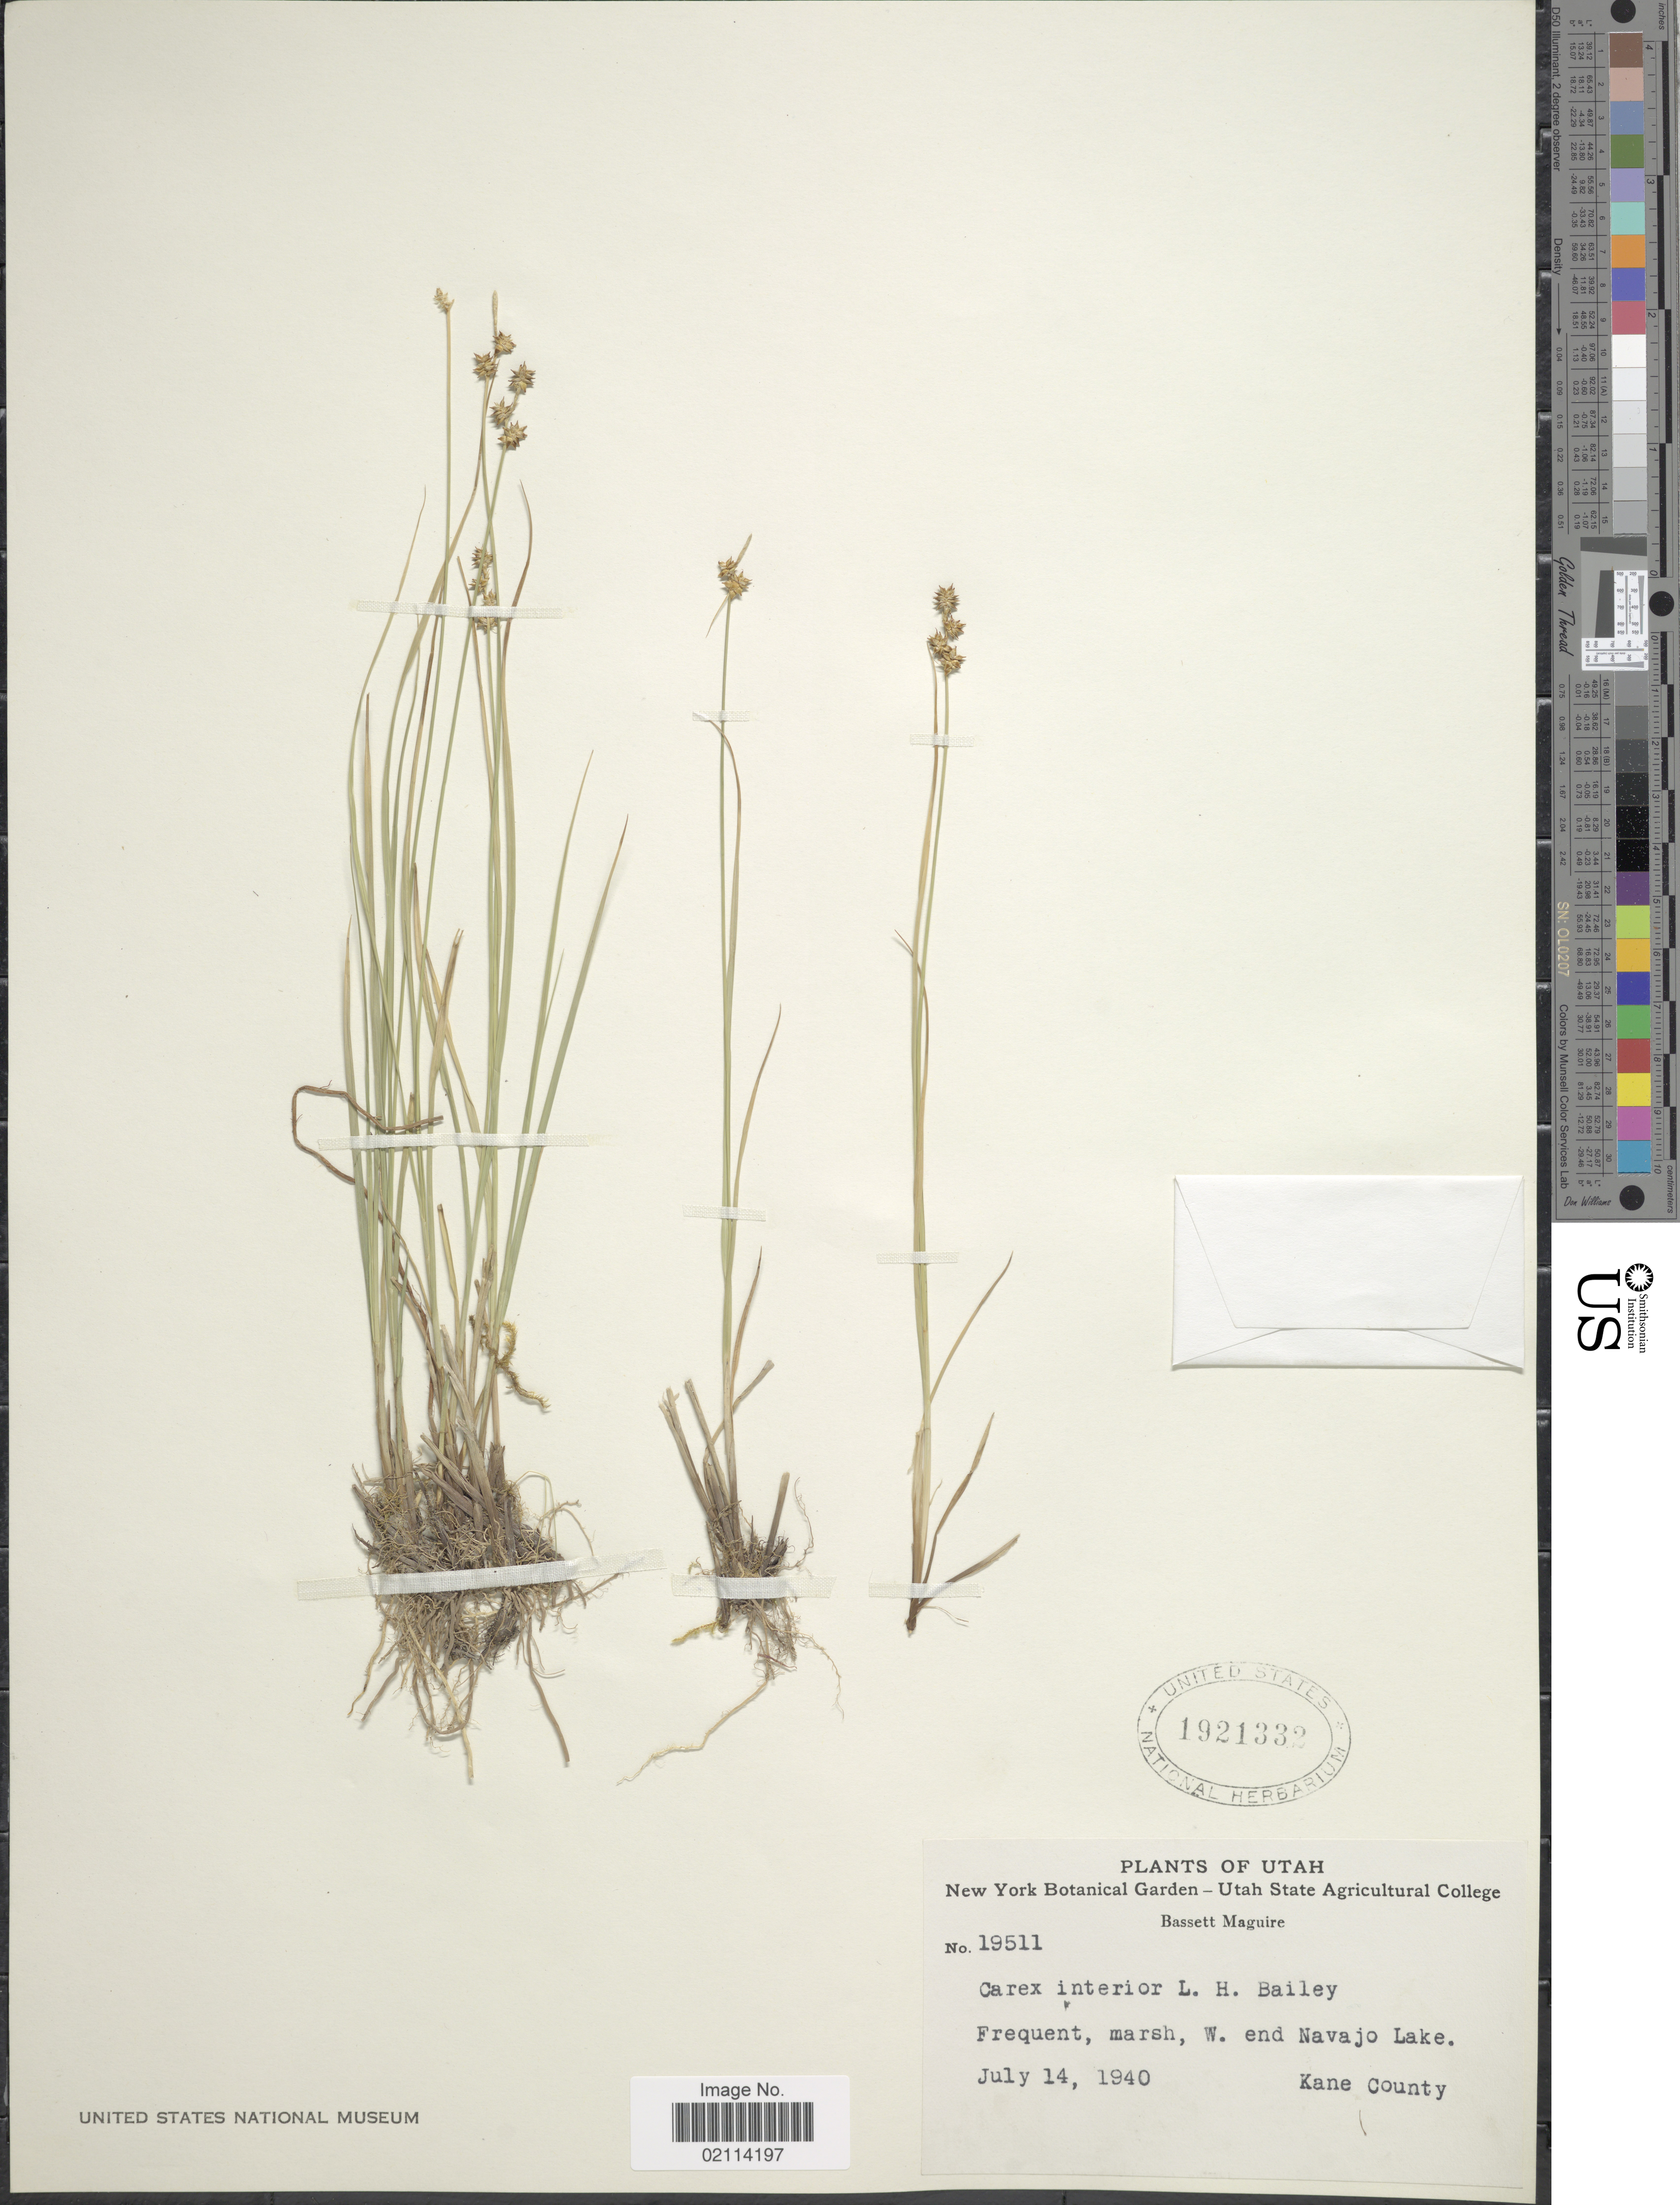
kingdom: Plantae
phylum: Tracheophyta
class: Liliopsida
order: Poales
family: Cyperaceae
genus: Carex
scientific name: Carex interior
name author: L.H. Bailey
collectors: B. Maguire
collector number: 19511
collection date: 1940-07-14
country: United States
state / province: Utah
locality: Frequent, marsh, W. end Navajo Lake, Kane County.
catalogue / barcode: US 1921332